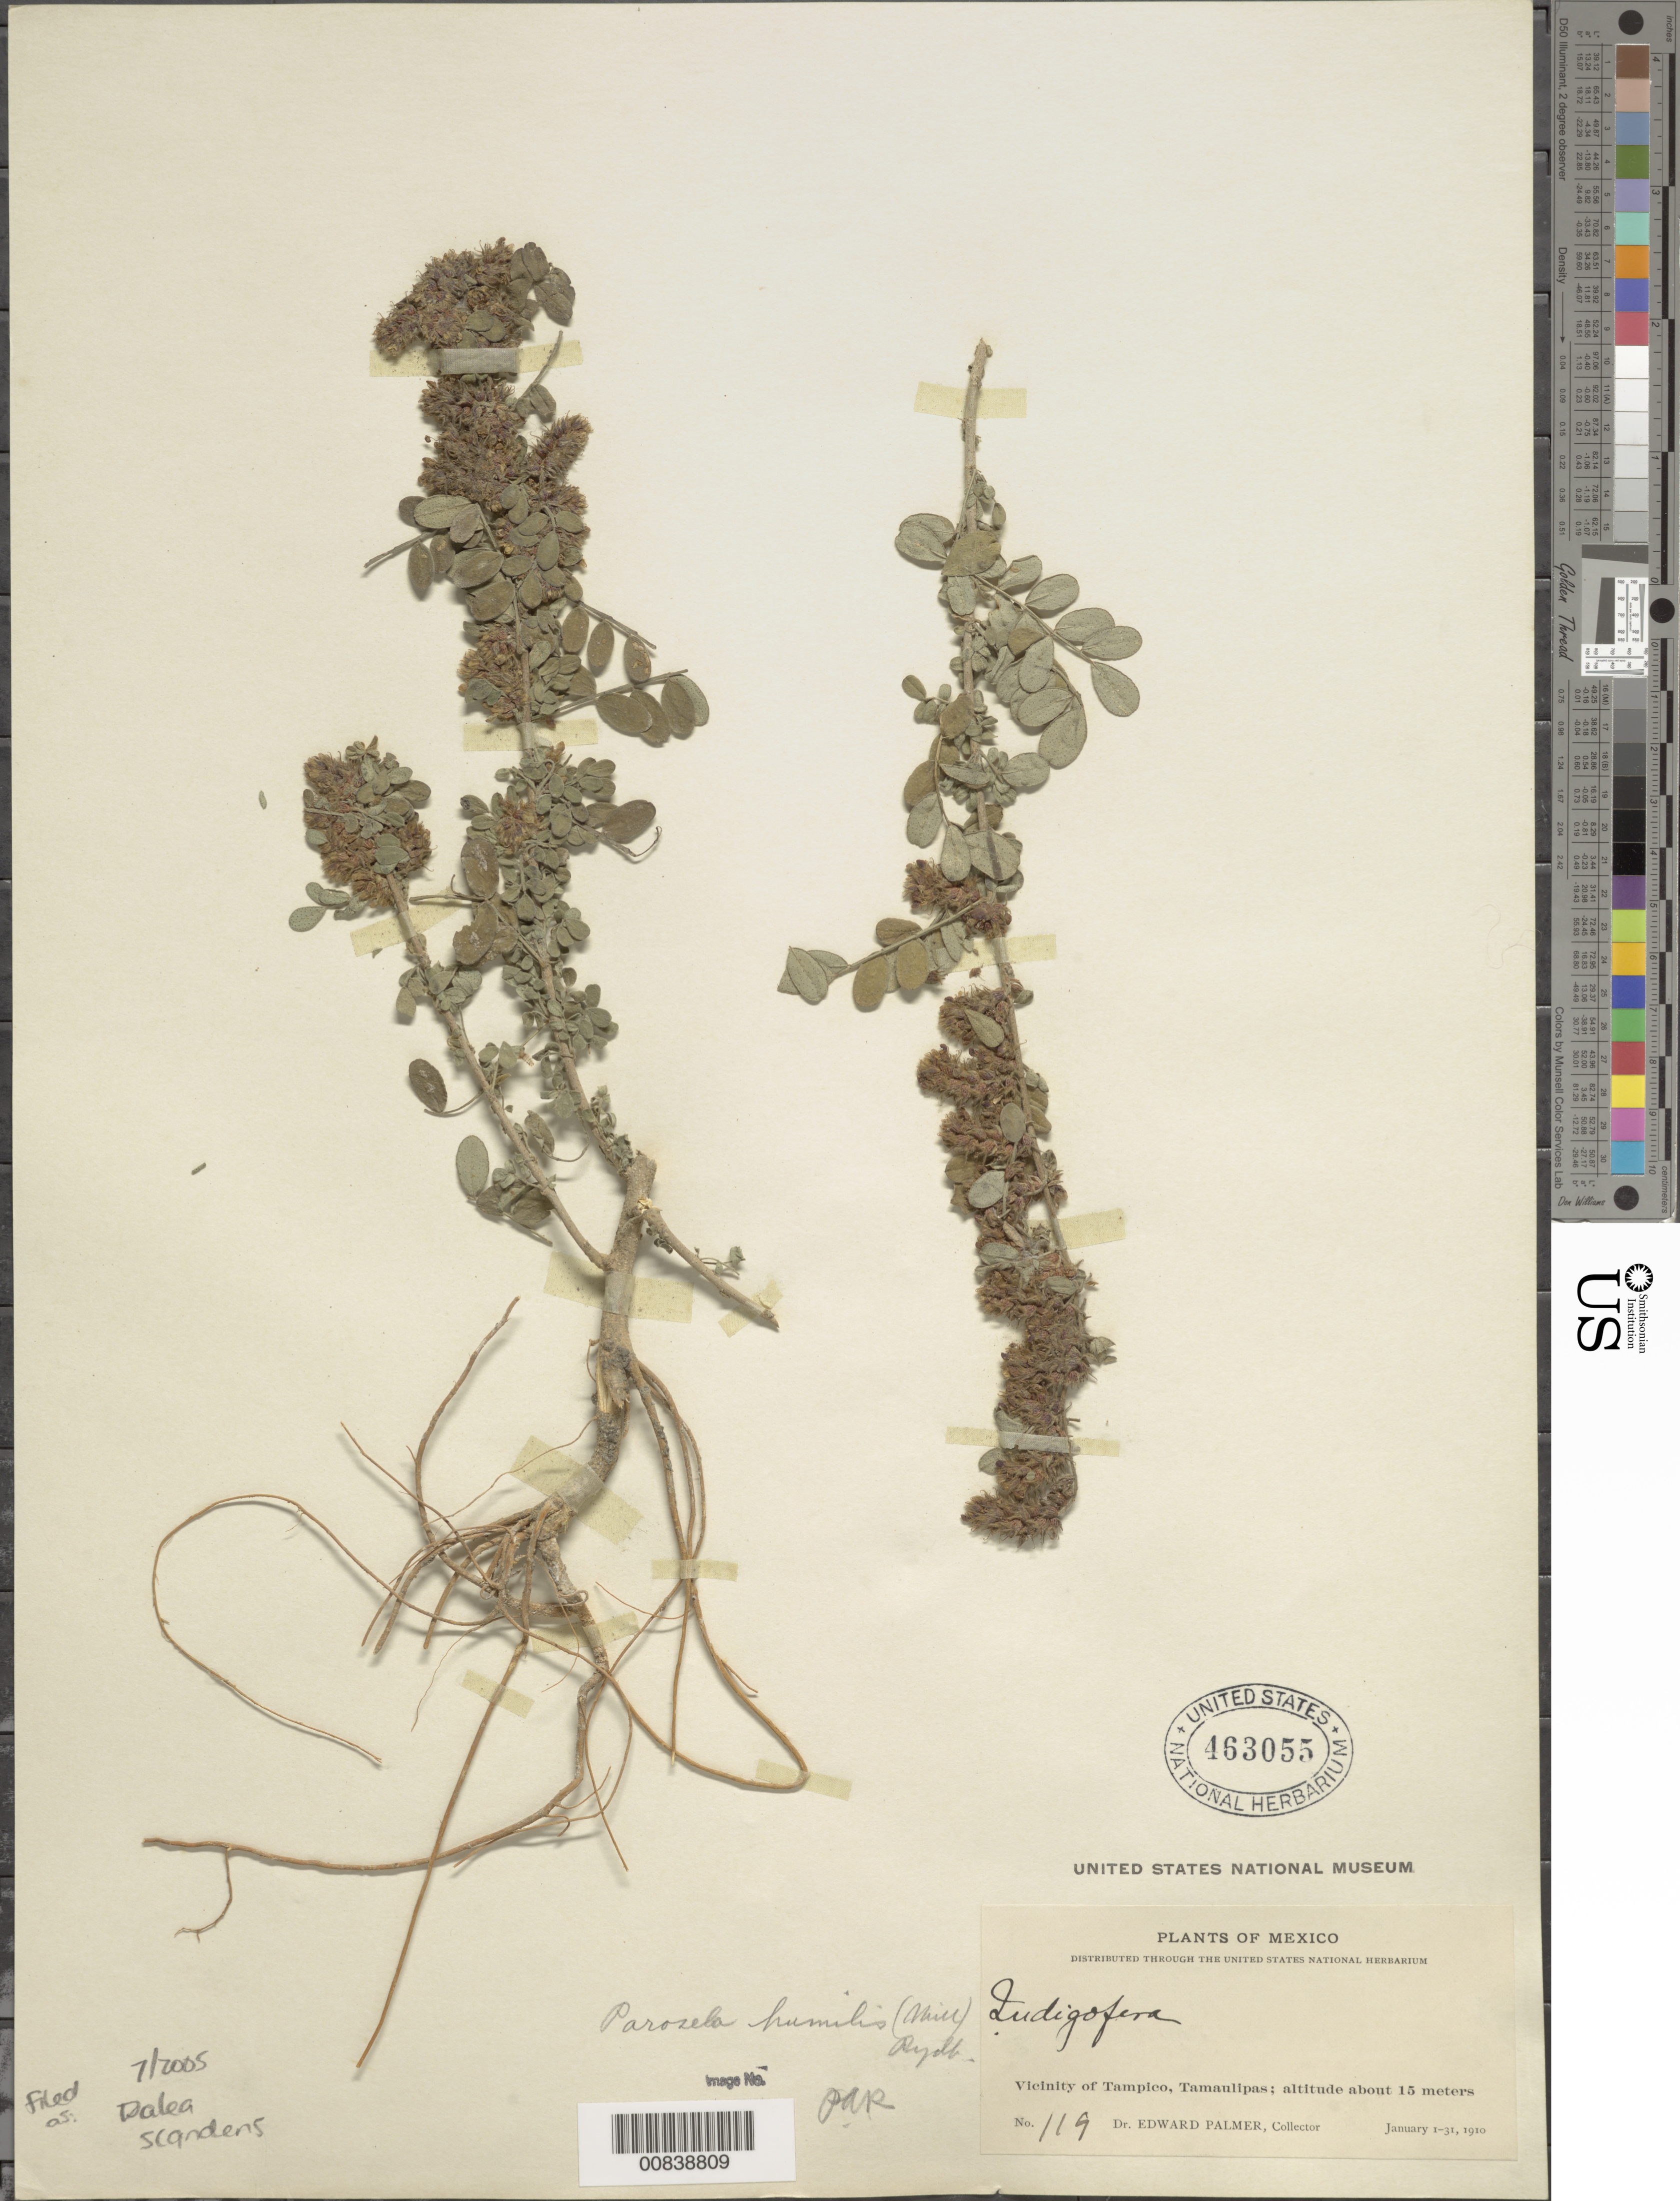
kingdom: Plantae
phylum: Tracheophyta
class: Magnoliopsida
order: Fabales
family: Fabaceae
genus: Dalea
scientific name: Dalea scandens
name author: (Mill.) R.T. Clausen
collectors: E. Palmer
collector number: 119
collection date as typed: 01 Jan 1910 to 31 Jan 1910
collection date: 1910-01-01/1910-01-31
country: Mexico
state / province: Tamaulipas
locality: Vicinity of Tampico, Tamaulipas.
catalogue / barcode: US 463055